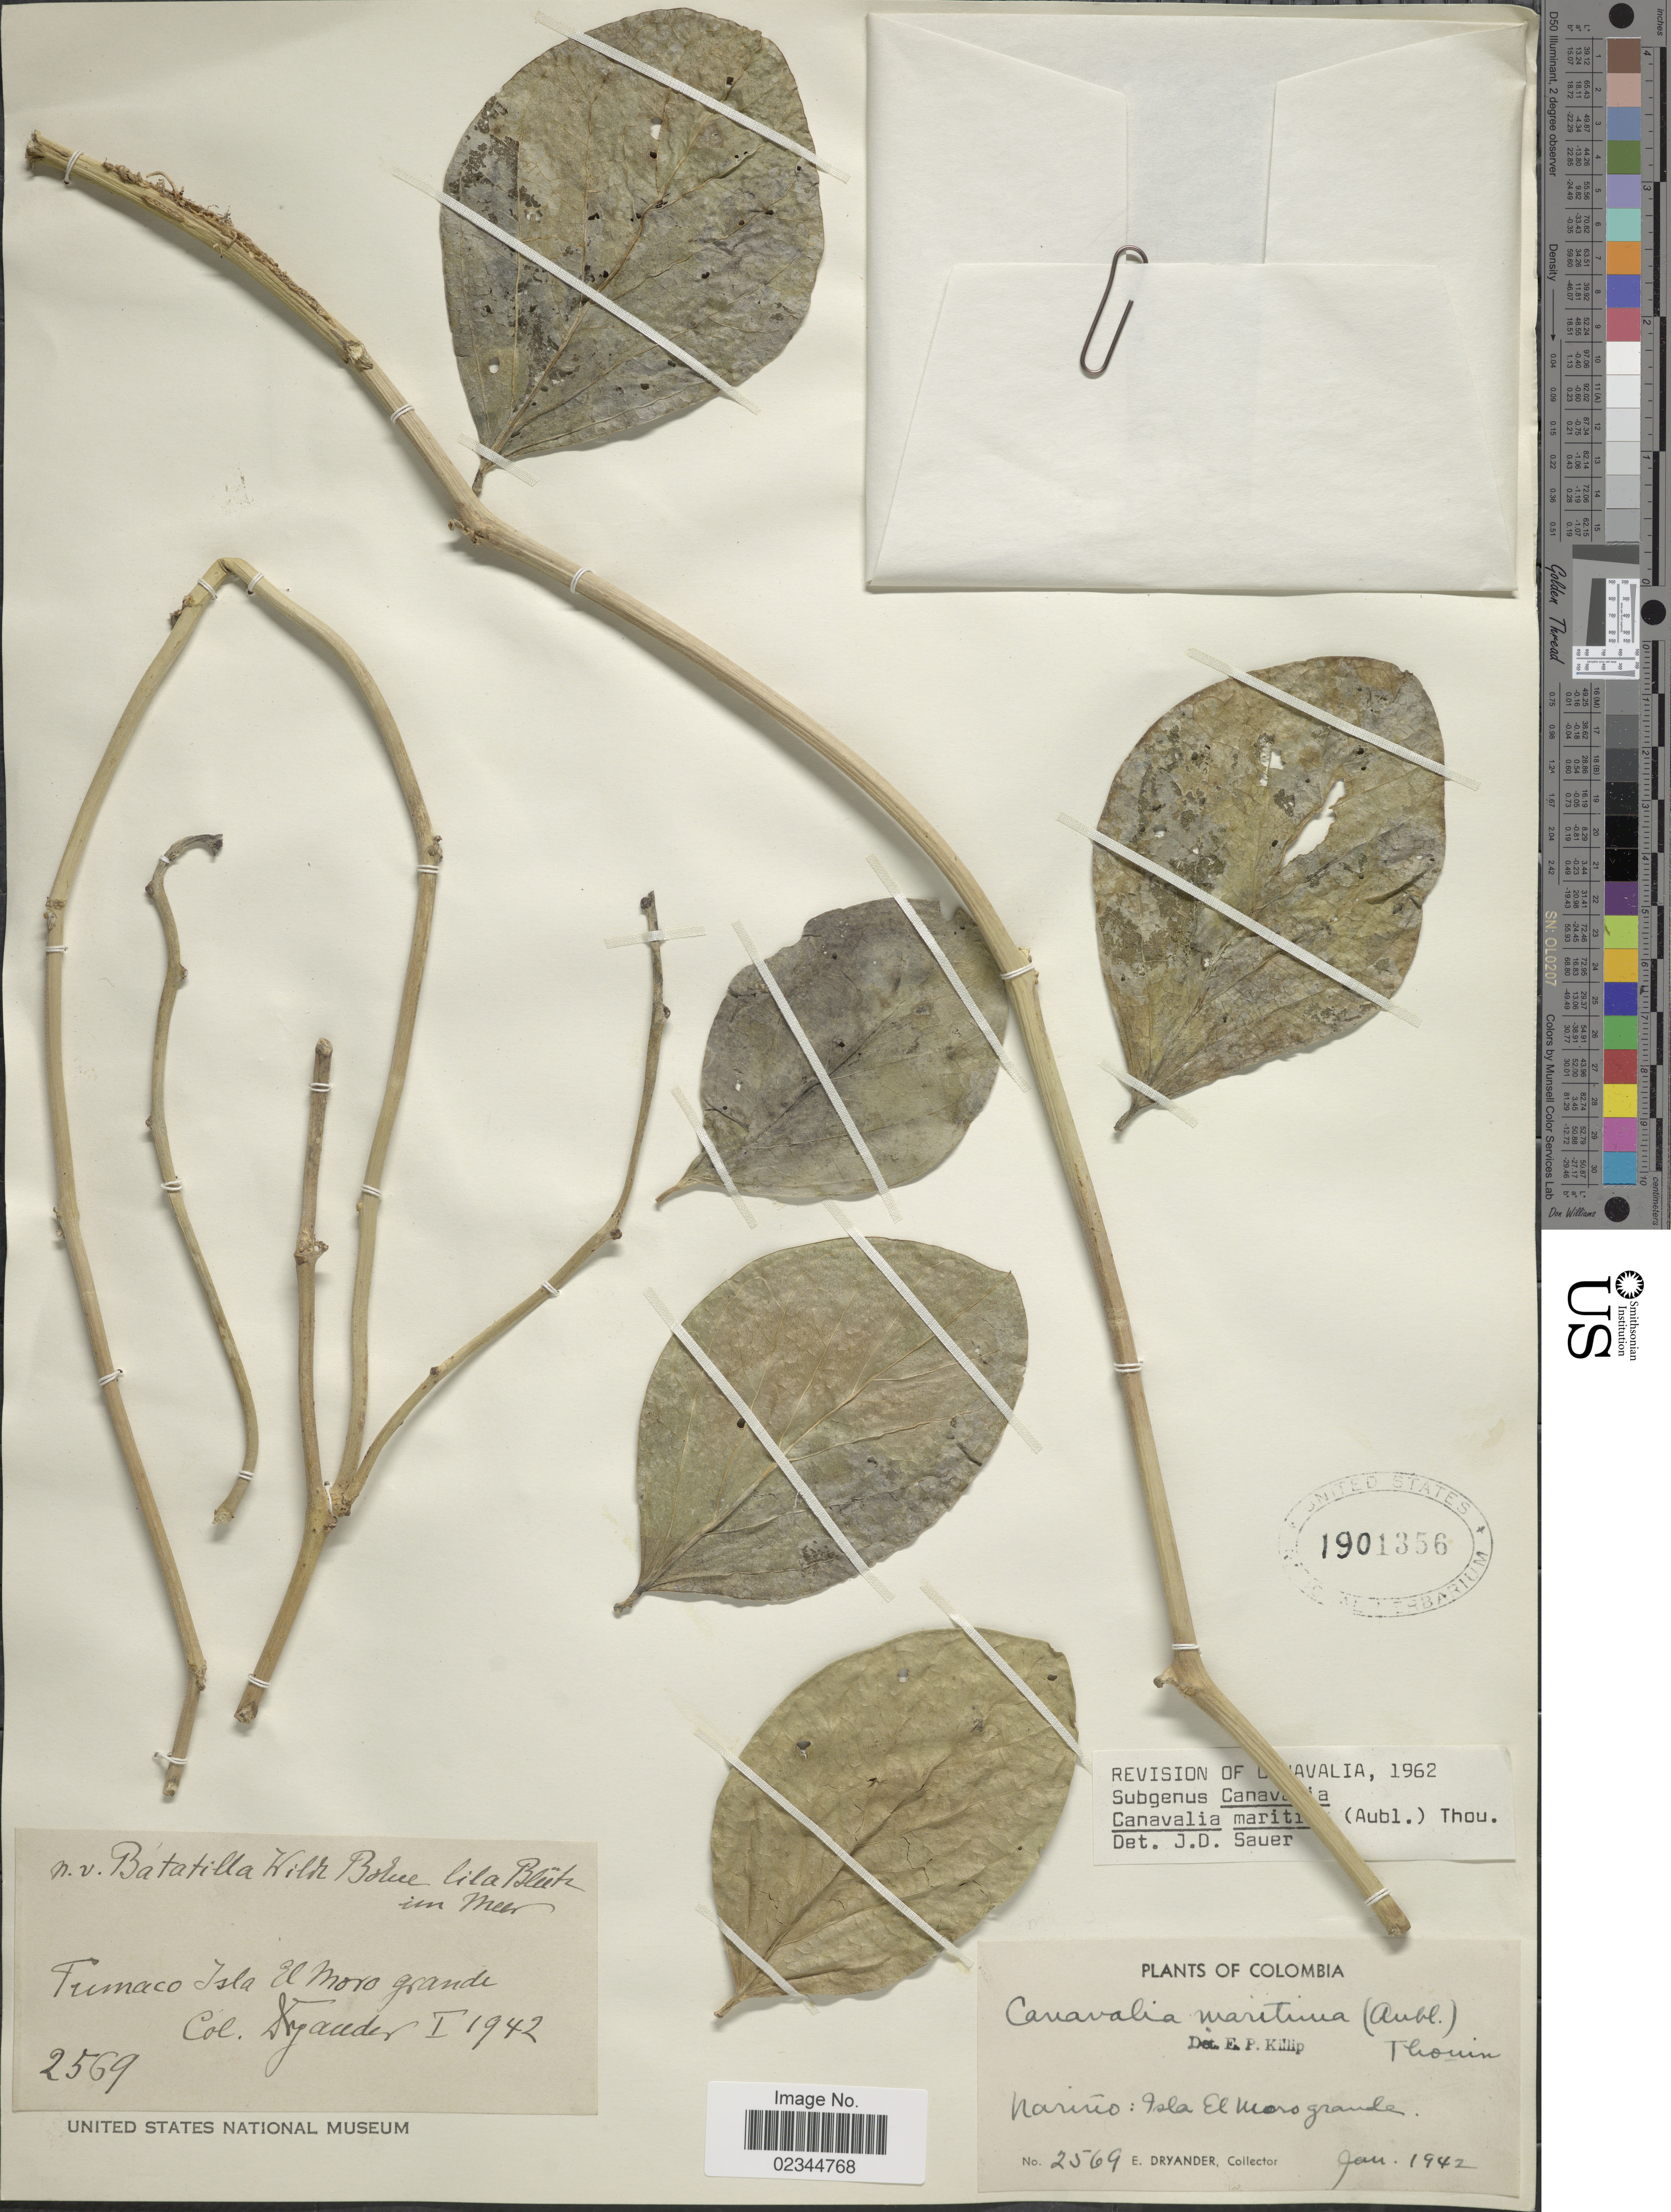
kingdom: Plantae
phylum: Tracheophyta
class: Magnoliopsida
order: Fabales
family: Fabaceae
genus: Canavalia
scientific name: Canavalia rosea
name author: (Sw.) DC.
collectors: E. Dryander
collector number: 2569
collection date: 1942-01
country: Colombia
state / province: Nariño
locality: Trimaco Isla El Moro grande. Narino: Isla El Moro grande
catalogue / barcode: US 1901356